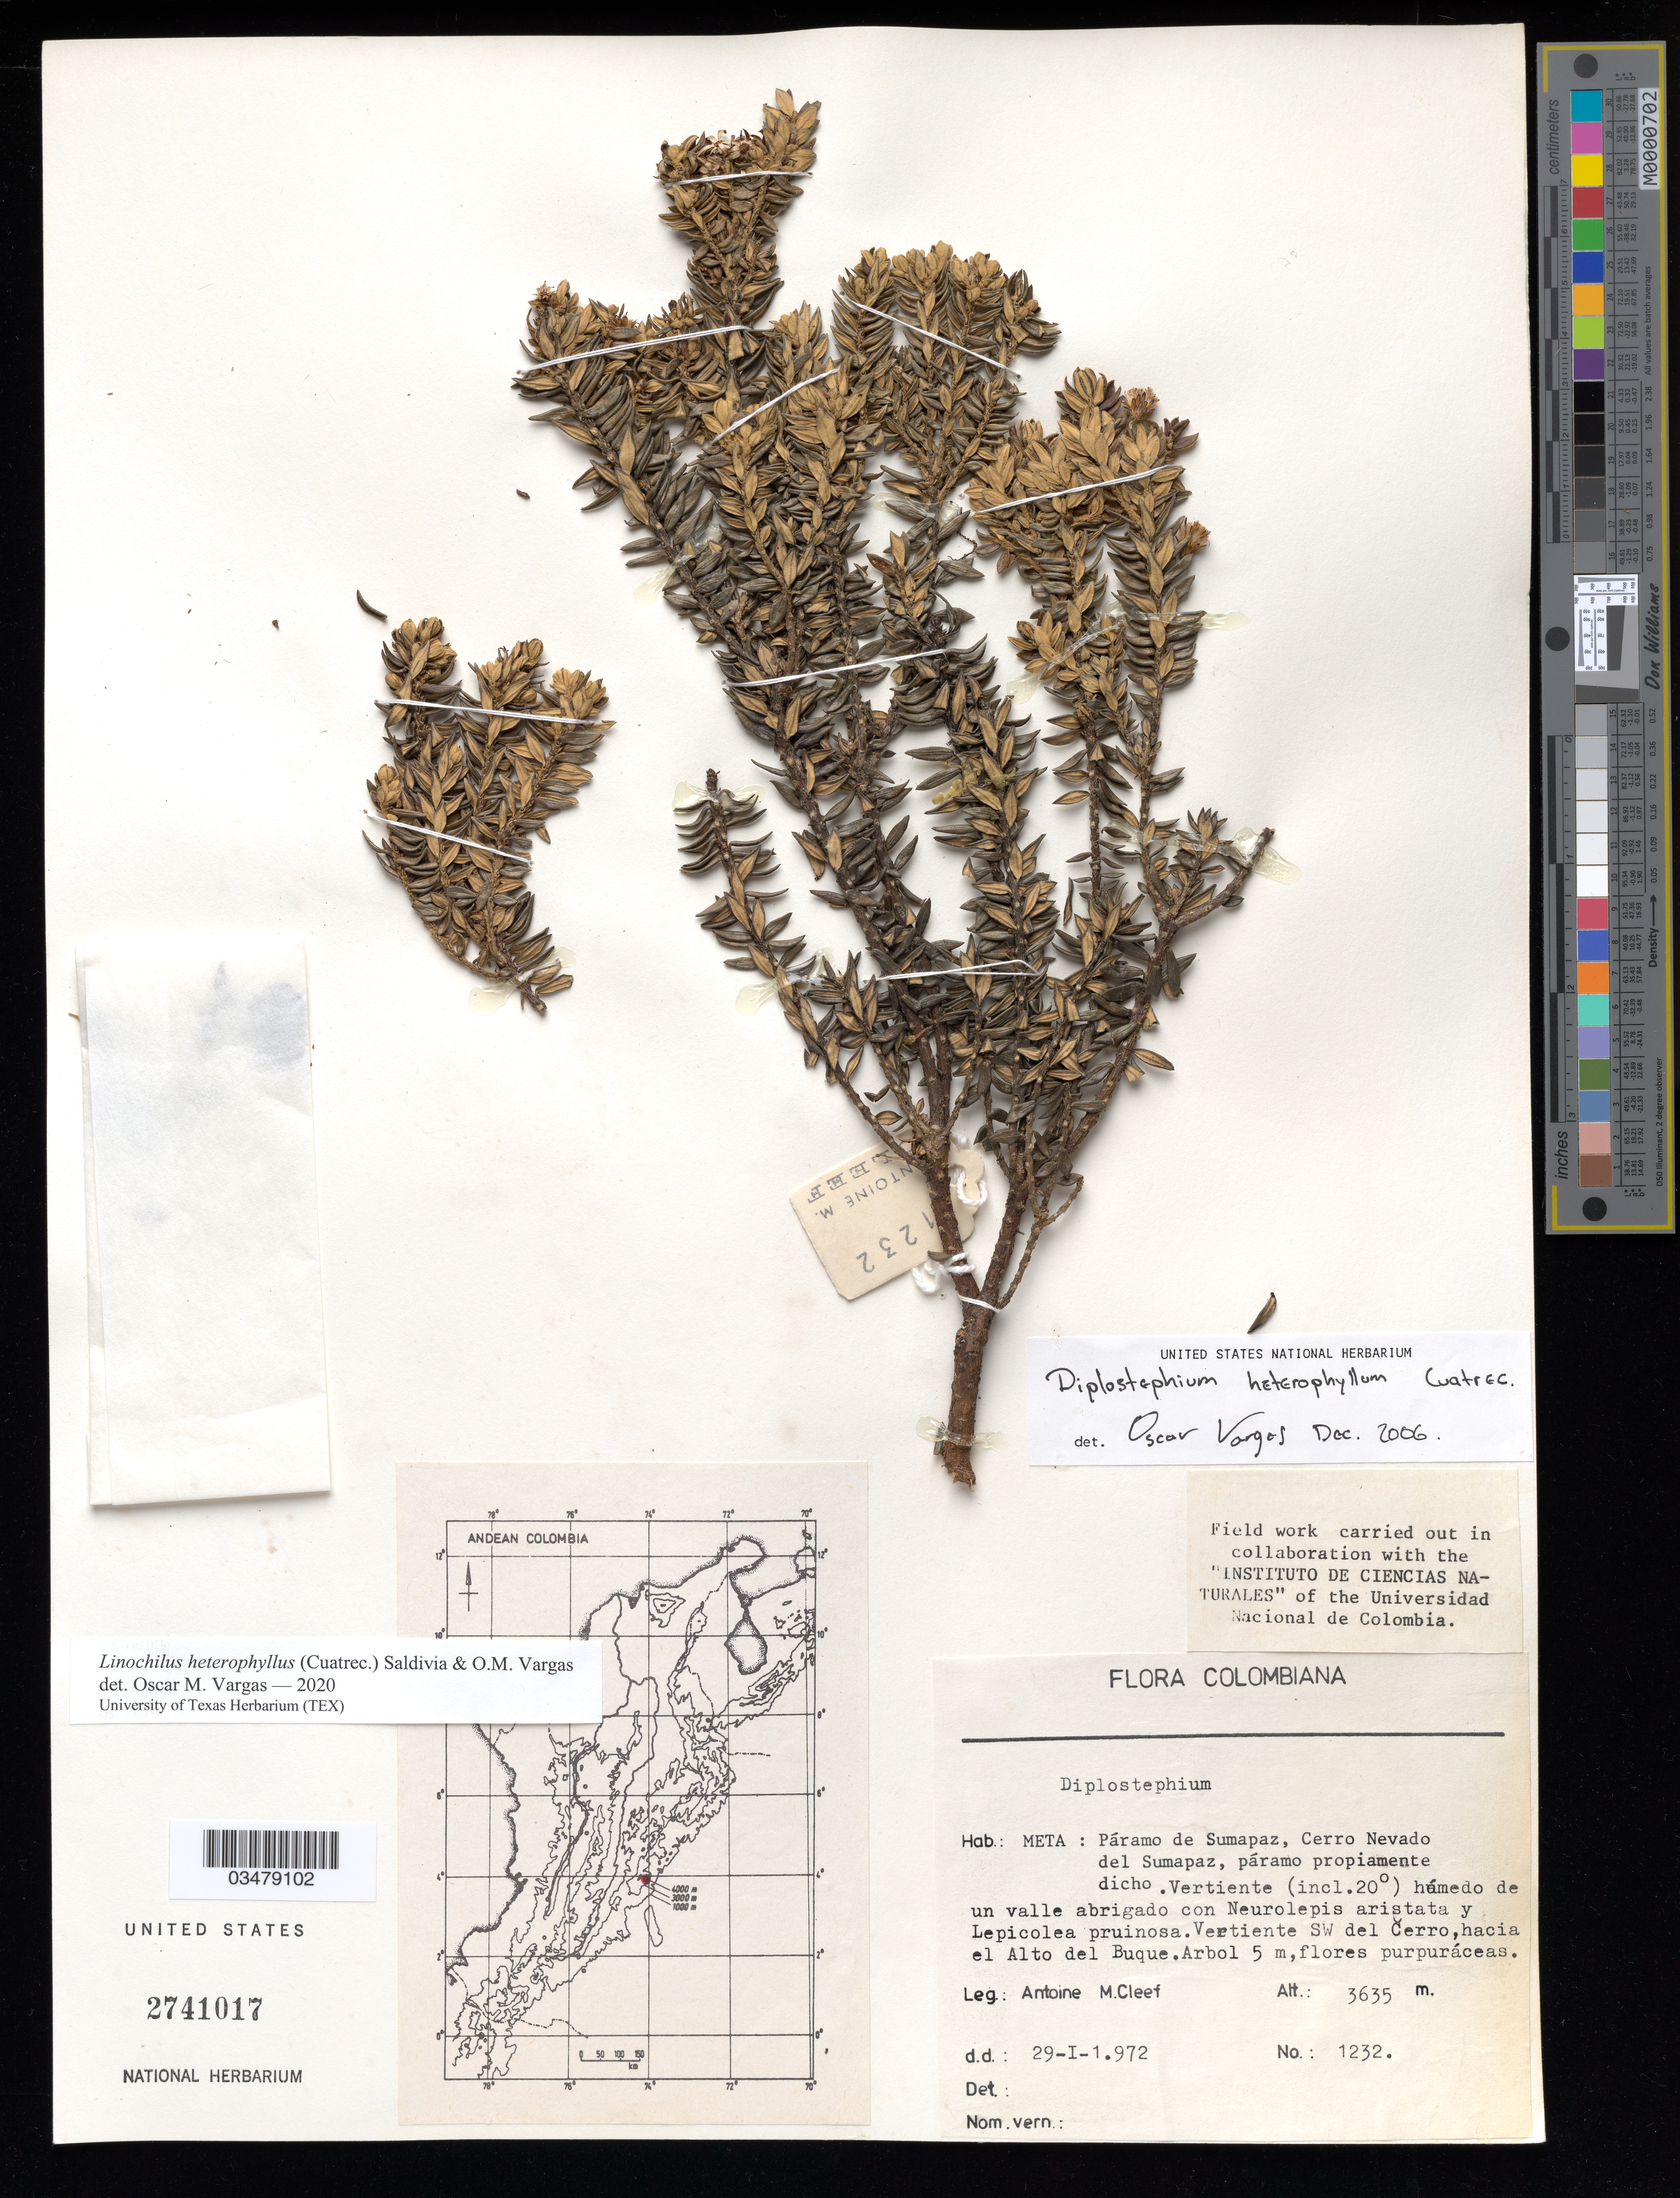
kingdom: Plantae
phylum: Tracheophyta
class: Magnoliopsida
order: Asterales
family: Asteraceae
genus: Linochilus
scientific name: Linochilus heterophyllus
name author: (Cuatrec.) Saldivia & O.M. Vargas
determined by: Vargas, Oscar M.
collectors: A. M. Cleef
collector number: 1232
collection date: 1972-01-29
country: Colombia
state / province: Meta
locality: Páramo de Sumapaz, Cerro Nevado del Sumapaz, páramo propiamente dicho. Vertiente SW del Cerro hacia El Buque. Inclinación 35°.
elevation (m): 3725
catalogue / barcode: US 2741017